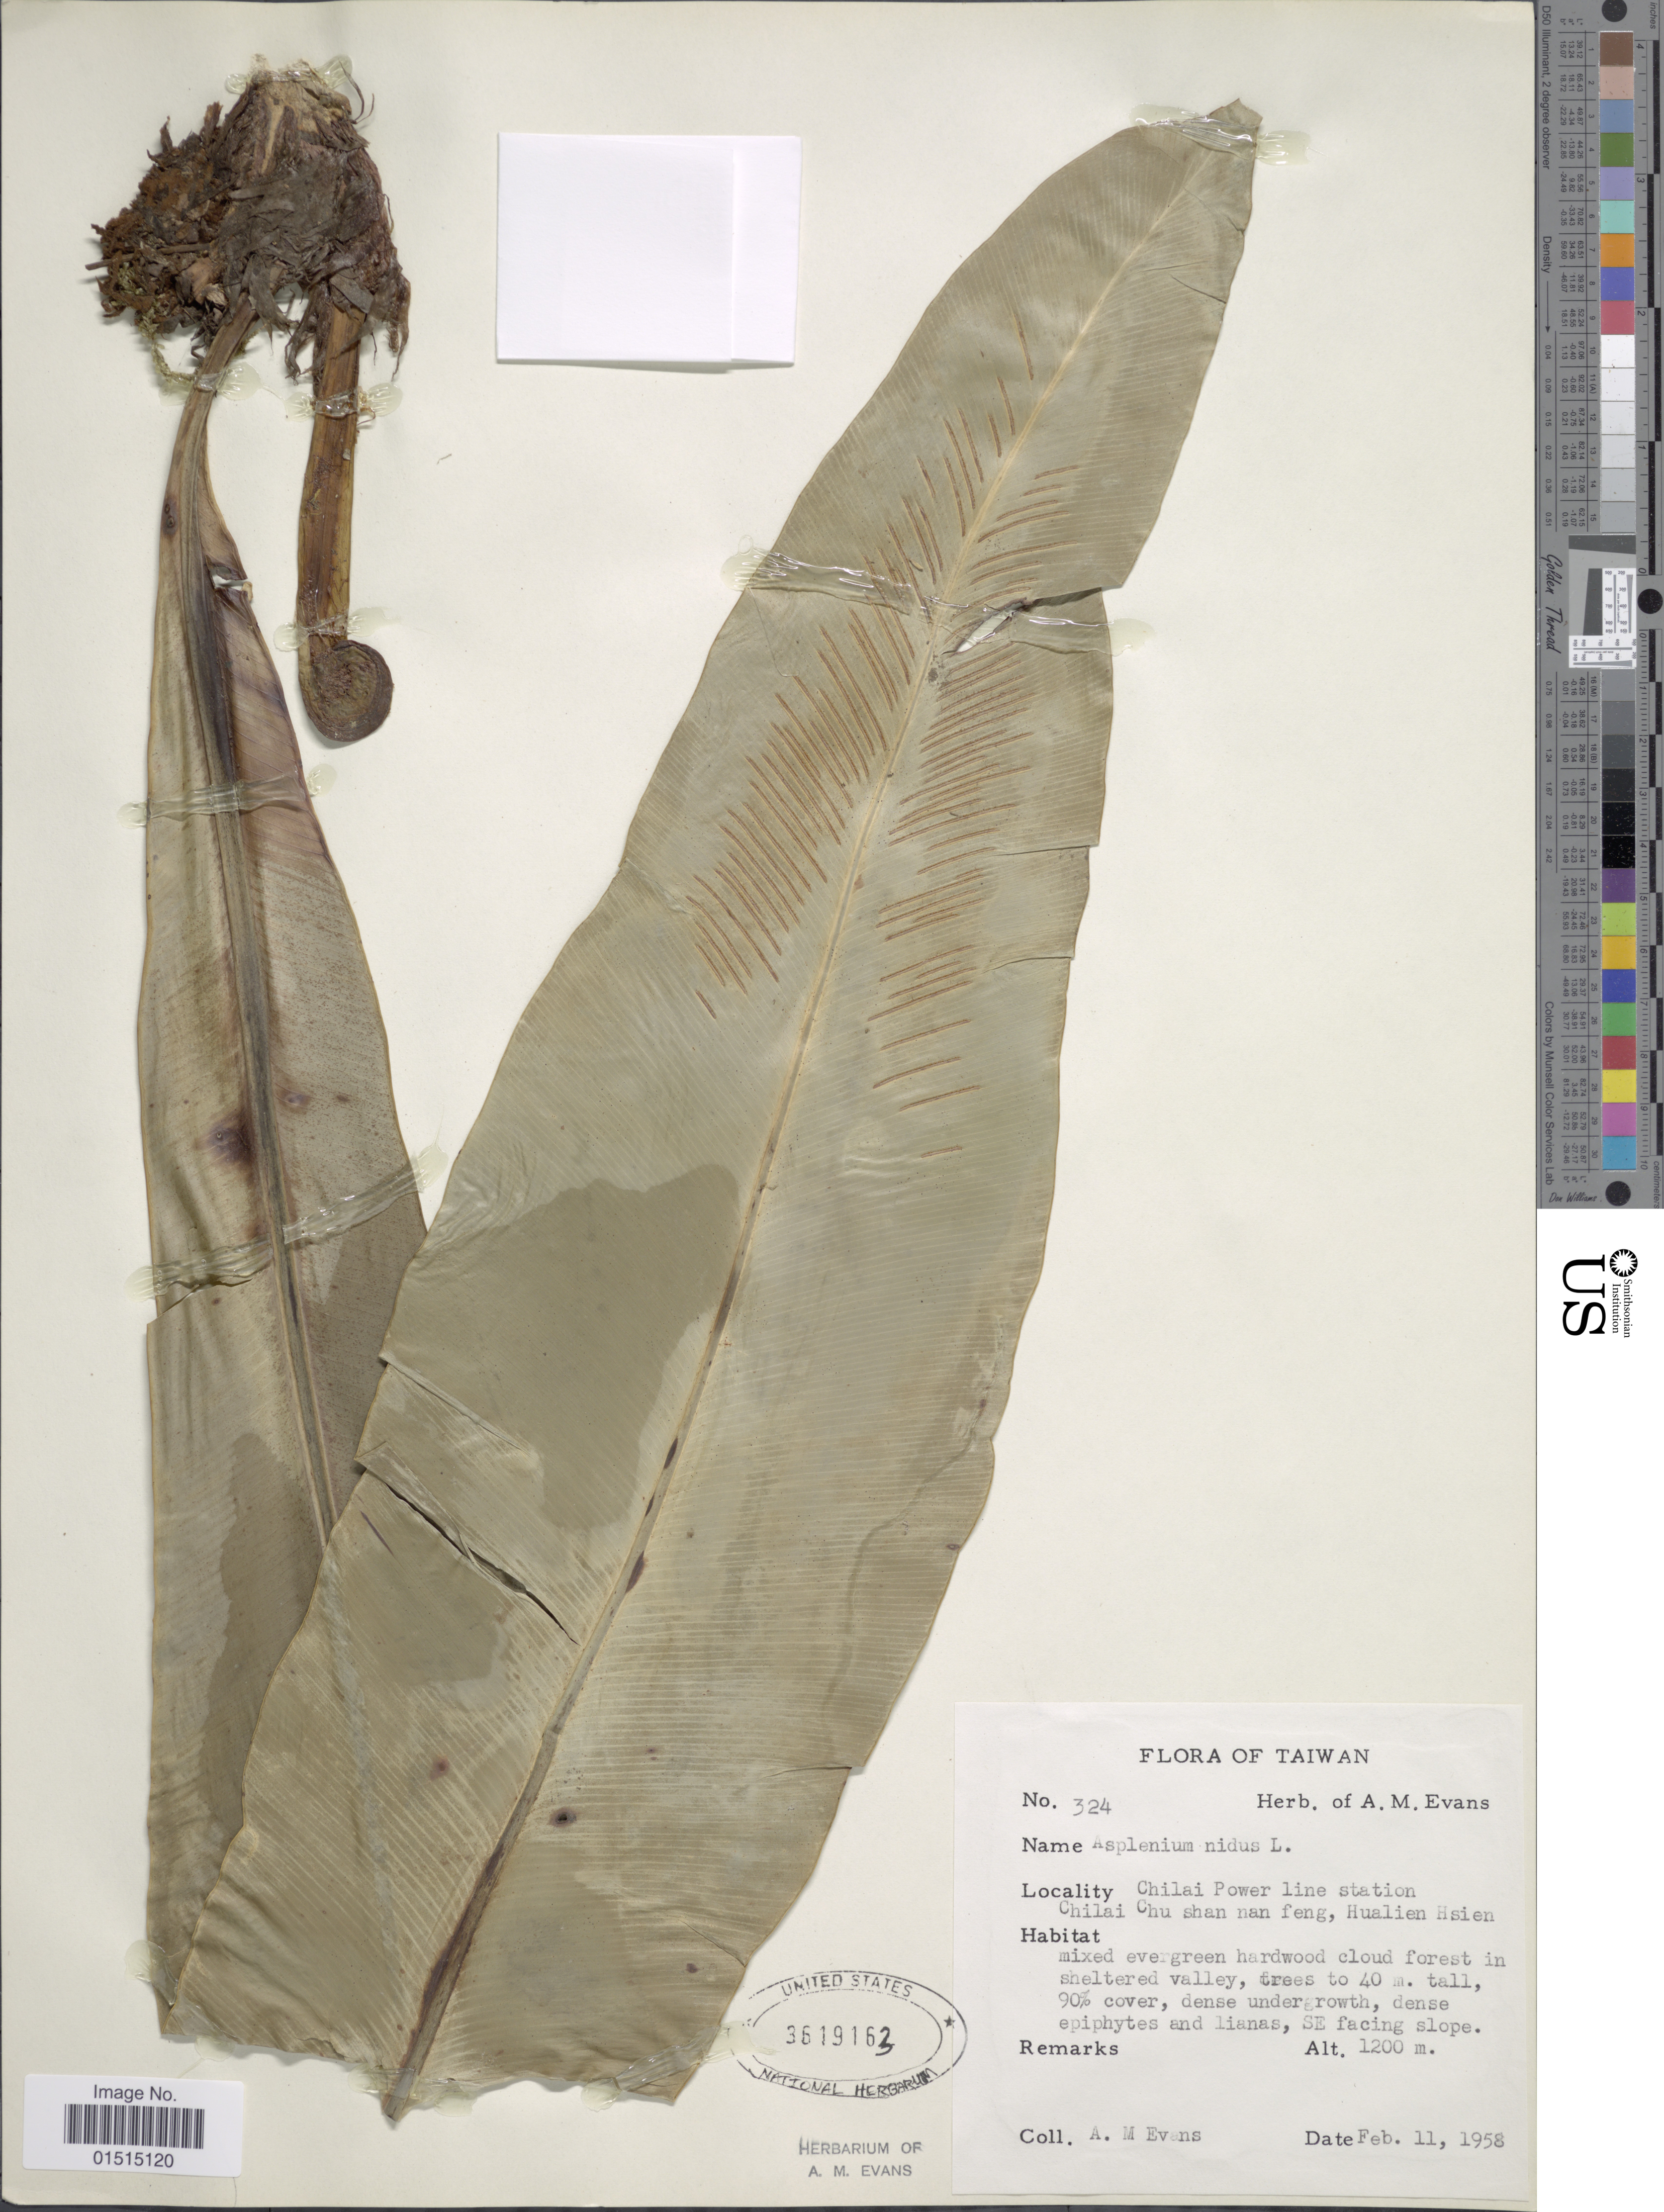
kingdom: Plantae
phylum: Tracheophyta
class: Polypodiopsida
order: Polypodiales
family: Aspleniaceae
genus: Asplenium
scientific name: Asplenium nidus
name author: L.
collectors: A. M. Evans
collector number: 324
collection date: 1958-02-11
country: Taiwan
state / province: Hualien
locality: Chilai Power line station Chilai Chu shan nan feng, Hualien Hsien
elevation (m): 1200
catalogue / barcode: US 3619163